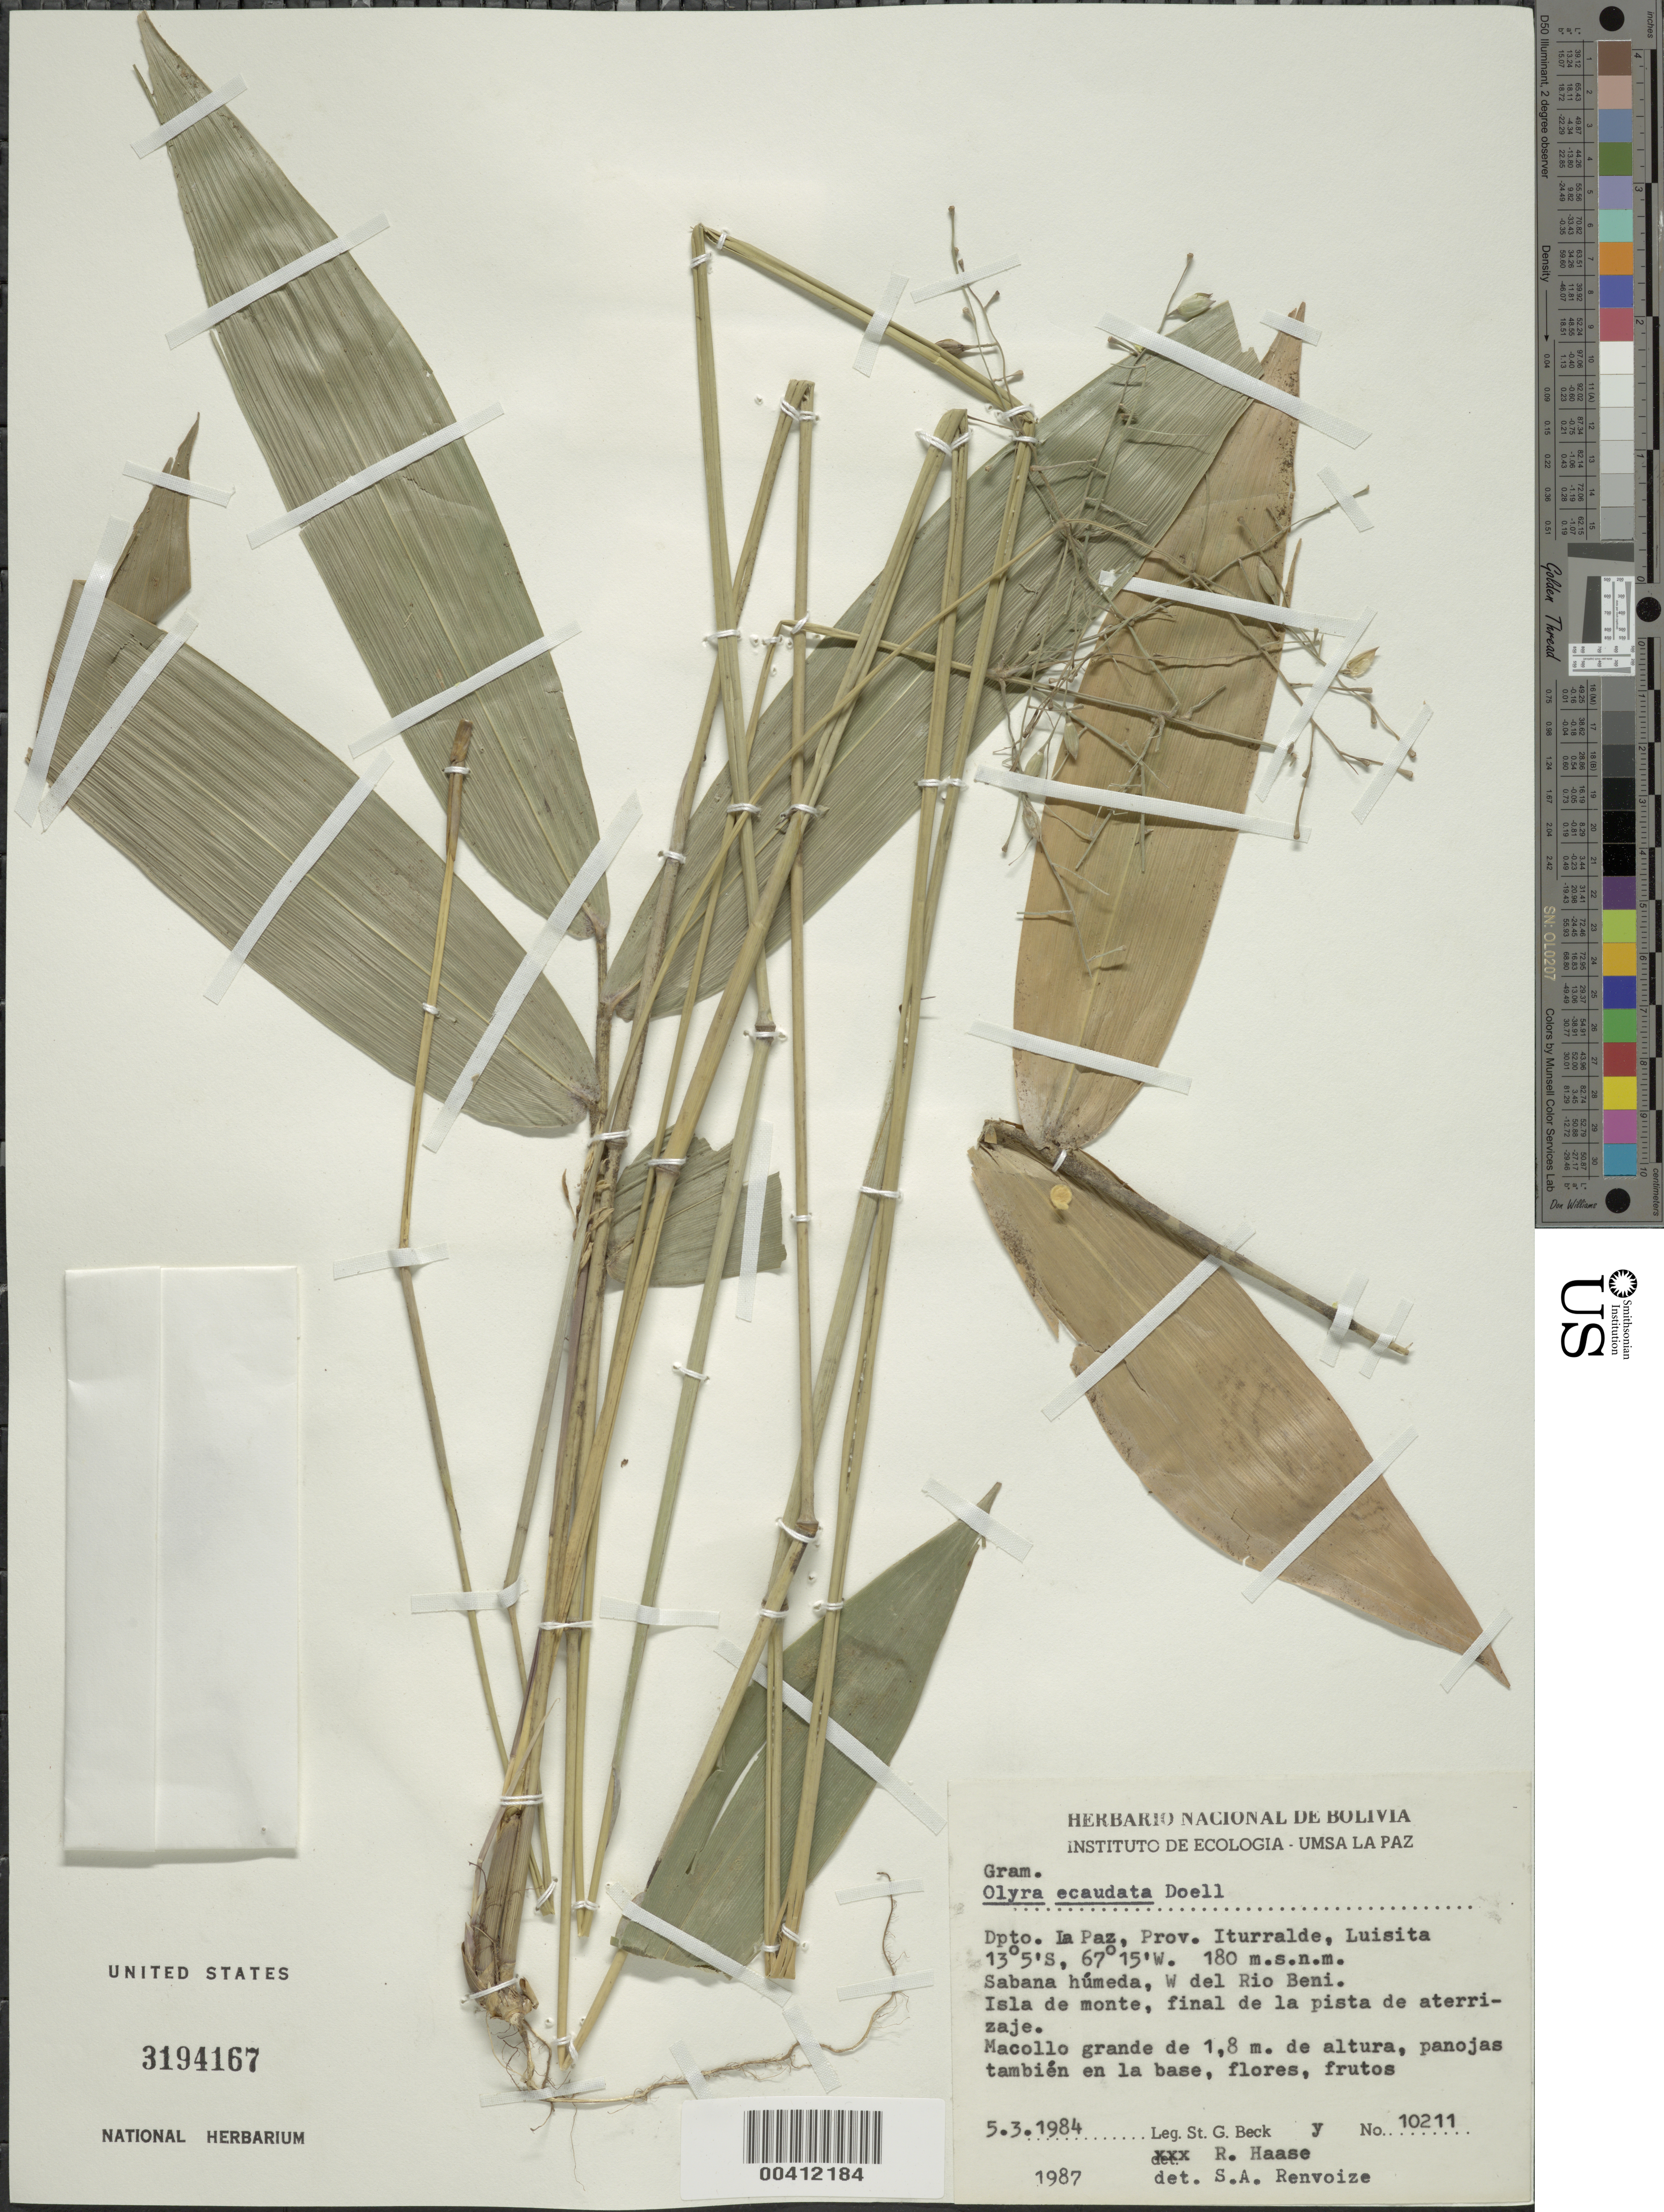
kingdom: Plantae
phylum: Tracheophyta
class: Liliopsida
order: Poales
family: Poaceae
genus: Olyra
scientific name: Olyra ecaudata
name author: Döll in Mart.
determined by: Renvoize, S. A.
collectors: S. G. Beck & R. Haase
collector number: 10211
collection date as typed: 05 Mar 1984 or 03 May 1984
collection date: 1984-03-05 or 1984-05-03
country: Bolivia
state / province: La Paz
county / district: Iturralde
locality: Luisita, W del Rio Beni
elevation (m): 180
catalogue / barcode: US 3194167